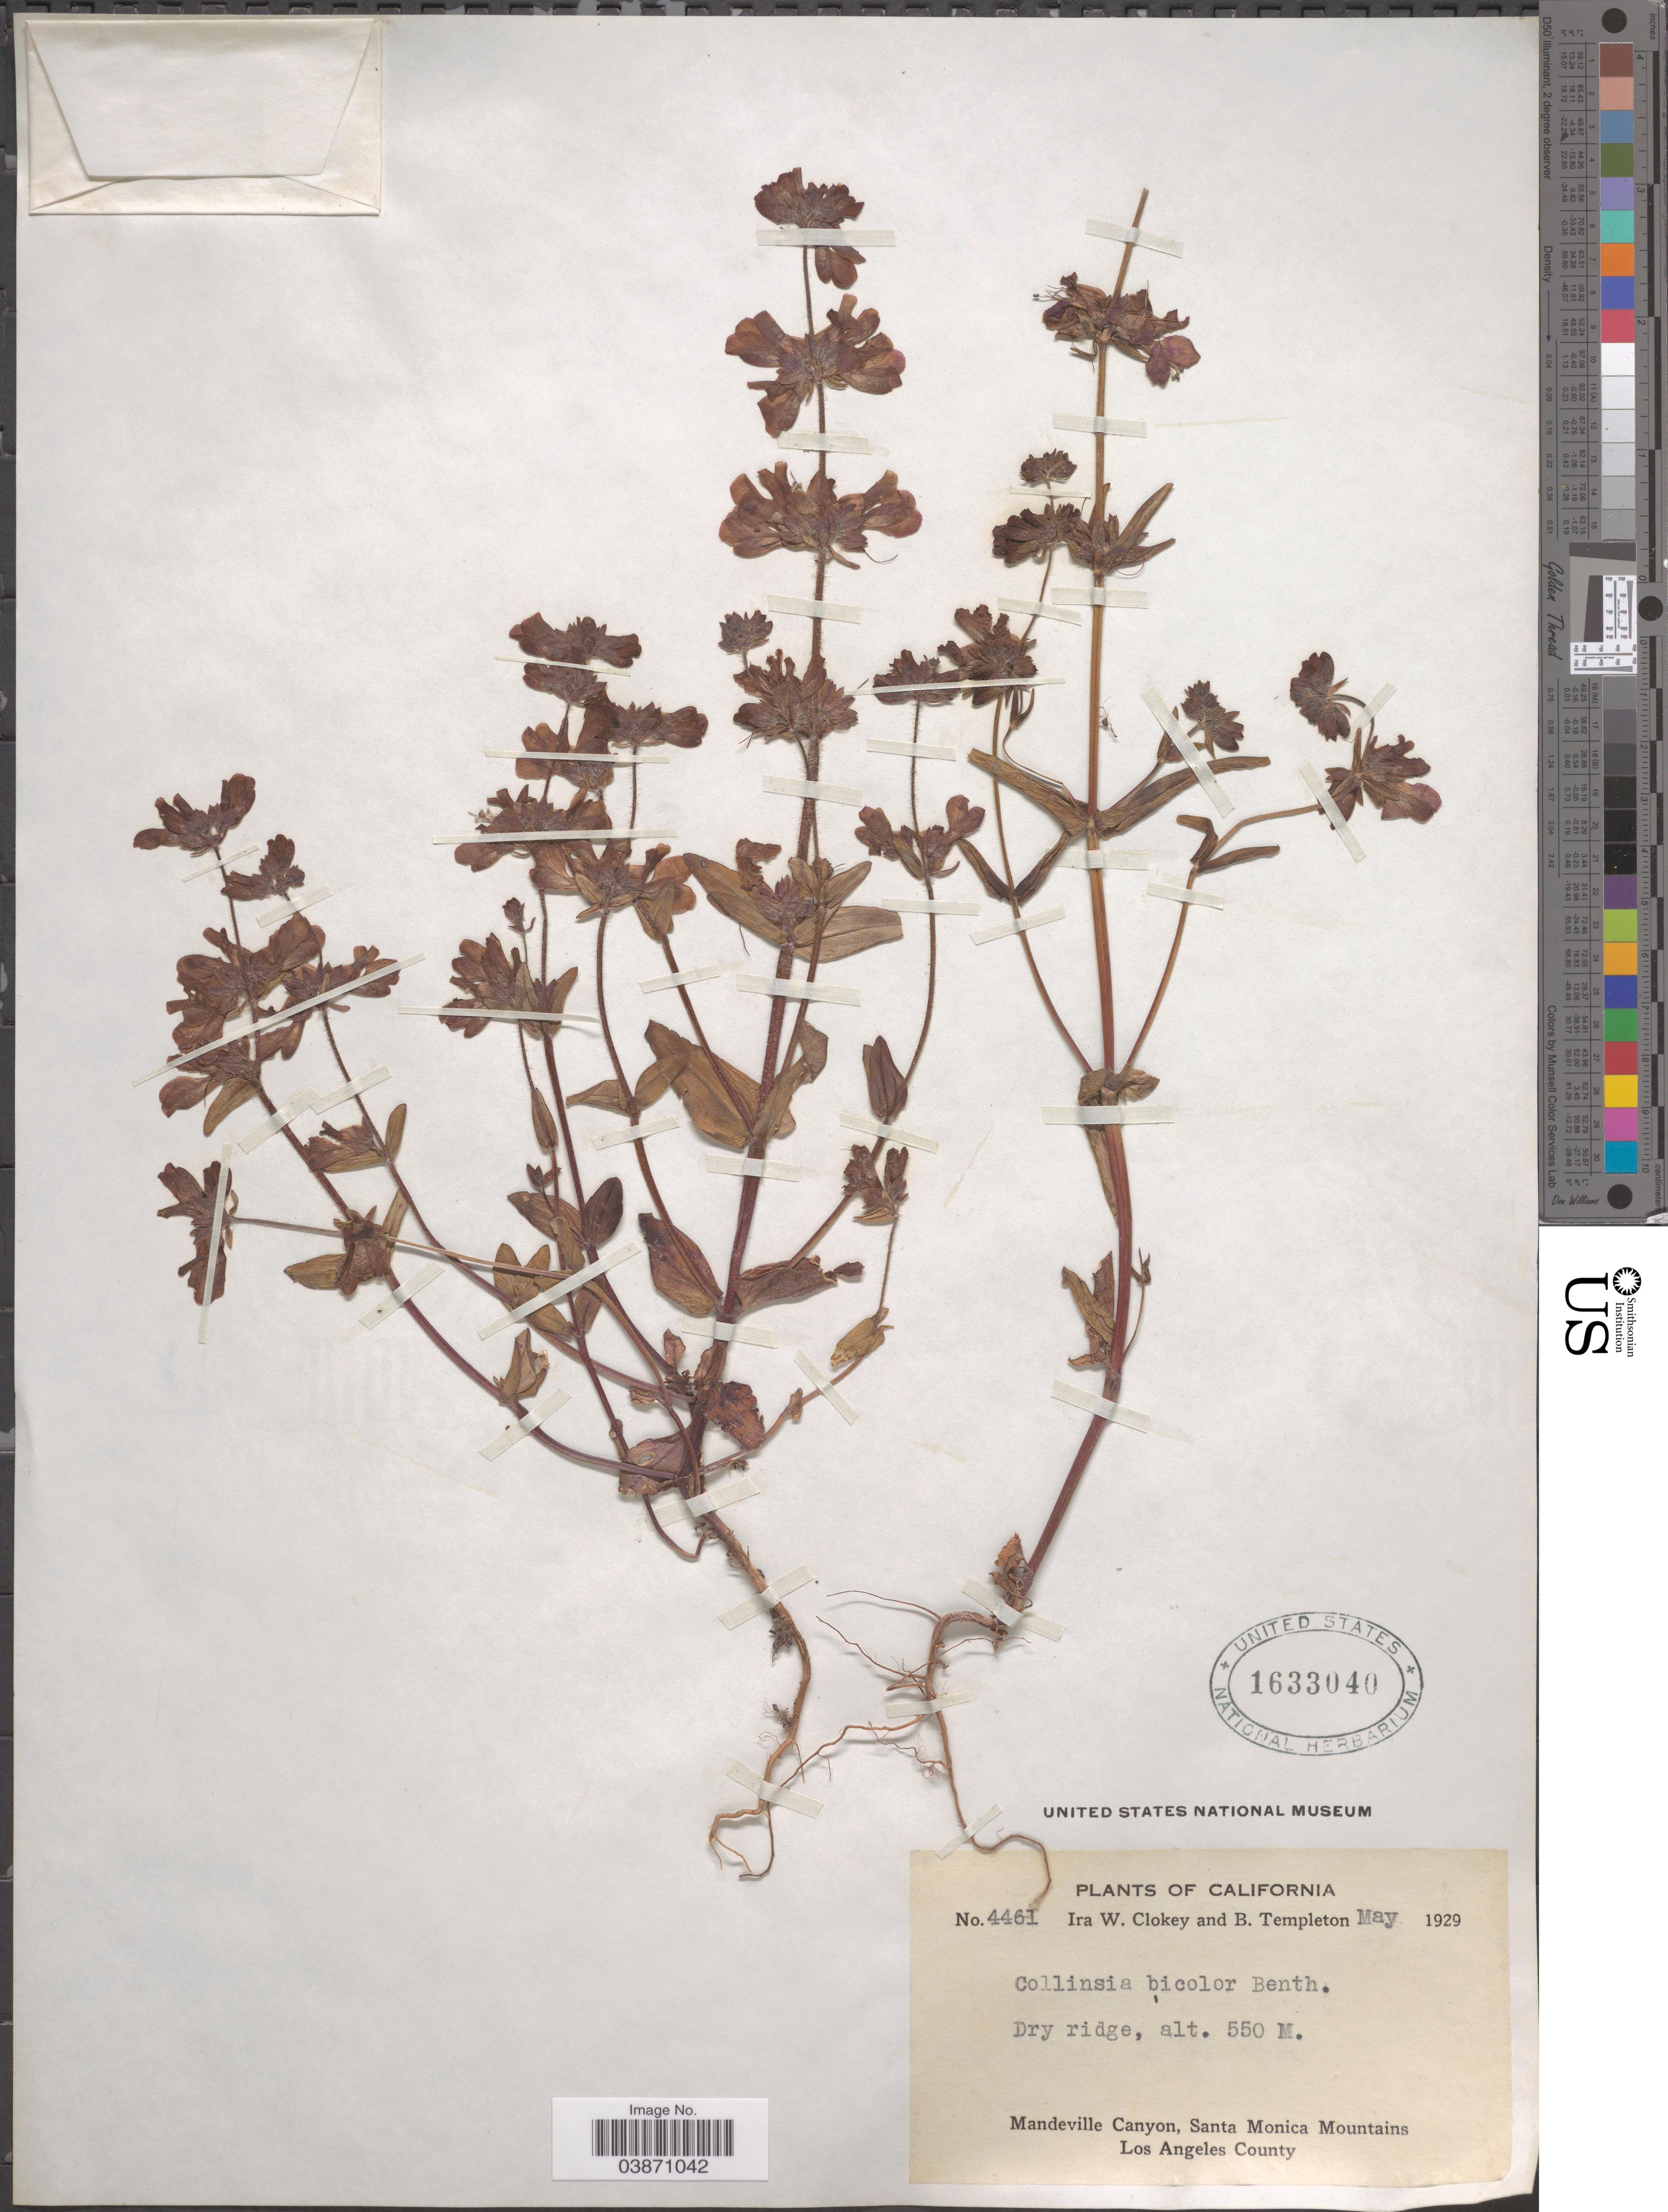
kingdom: Plantae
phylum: Tracheophyta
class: Magnoliopsida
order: Lamiales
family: Plantaginaceae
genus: Collinsia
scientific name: Collinsia bicolor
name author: Raf.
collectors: I. W. Clokey & B. Templeton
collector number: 4461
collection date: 1929-05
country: United States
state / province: California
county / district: Los Angeles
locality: Mandeville Canyon, Santa Monica Mountains. Los Angeles County.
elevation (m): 550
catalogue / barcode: US 1633040